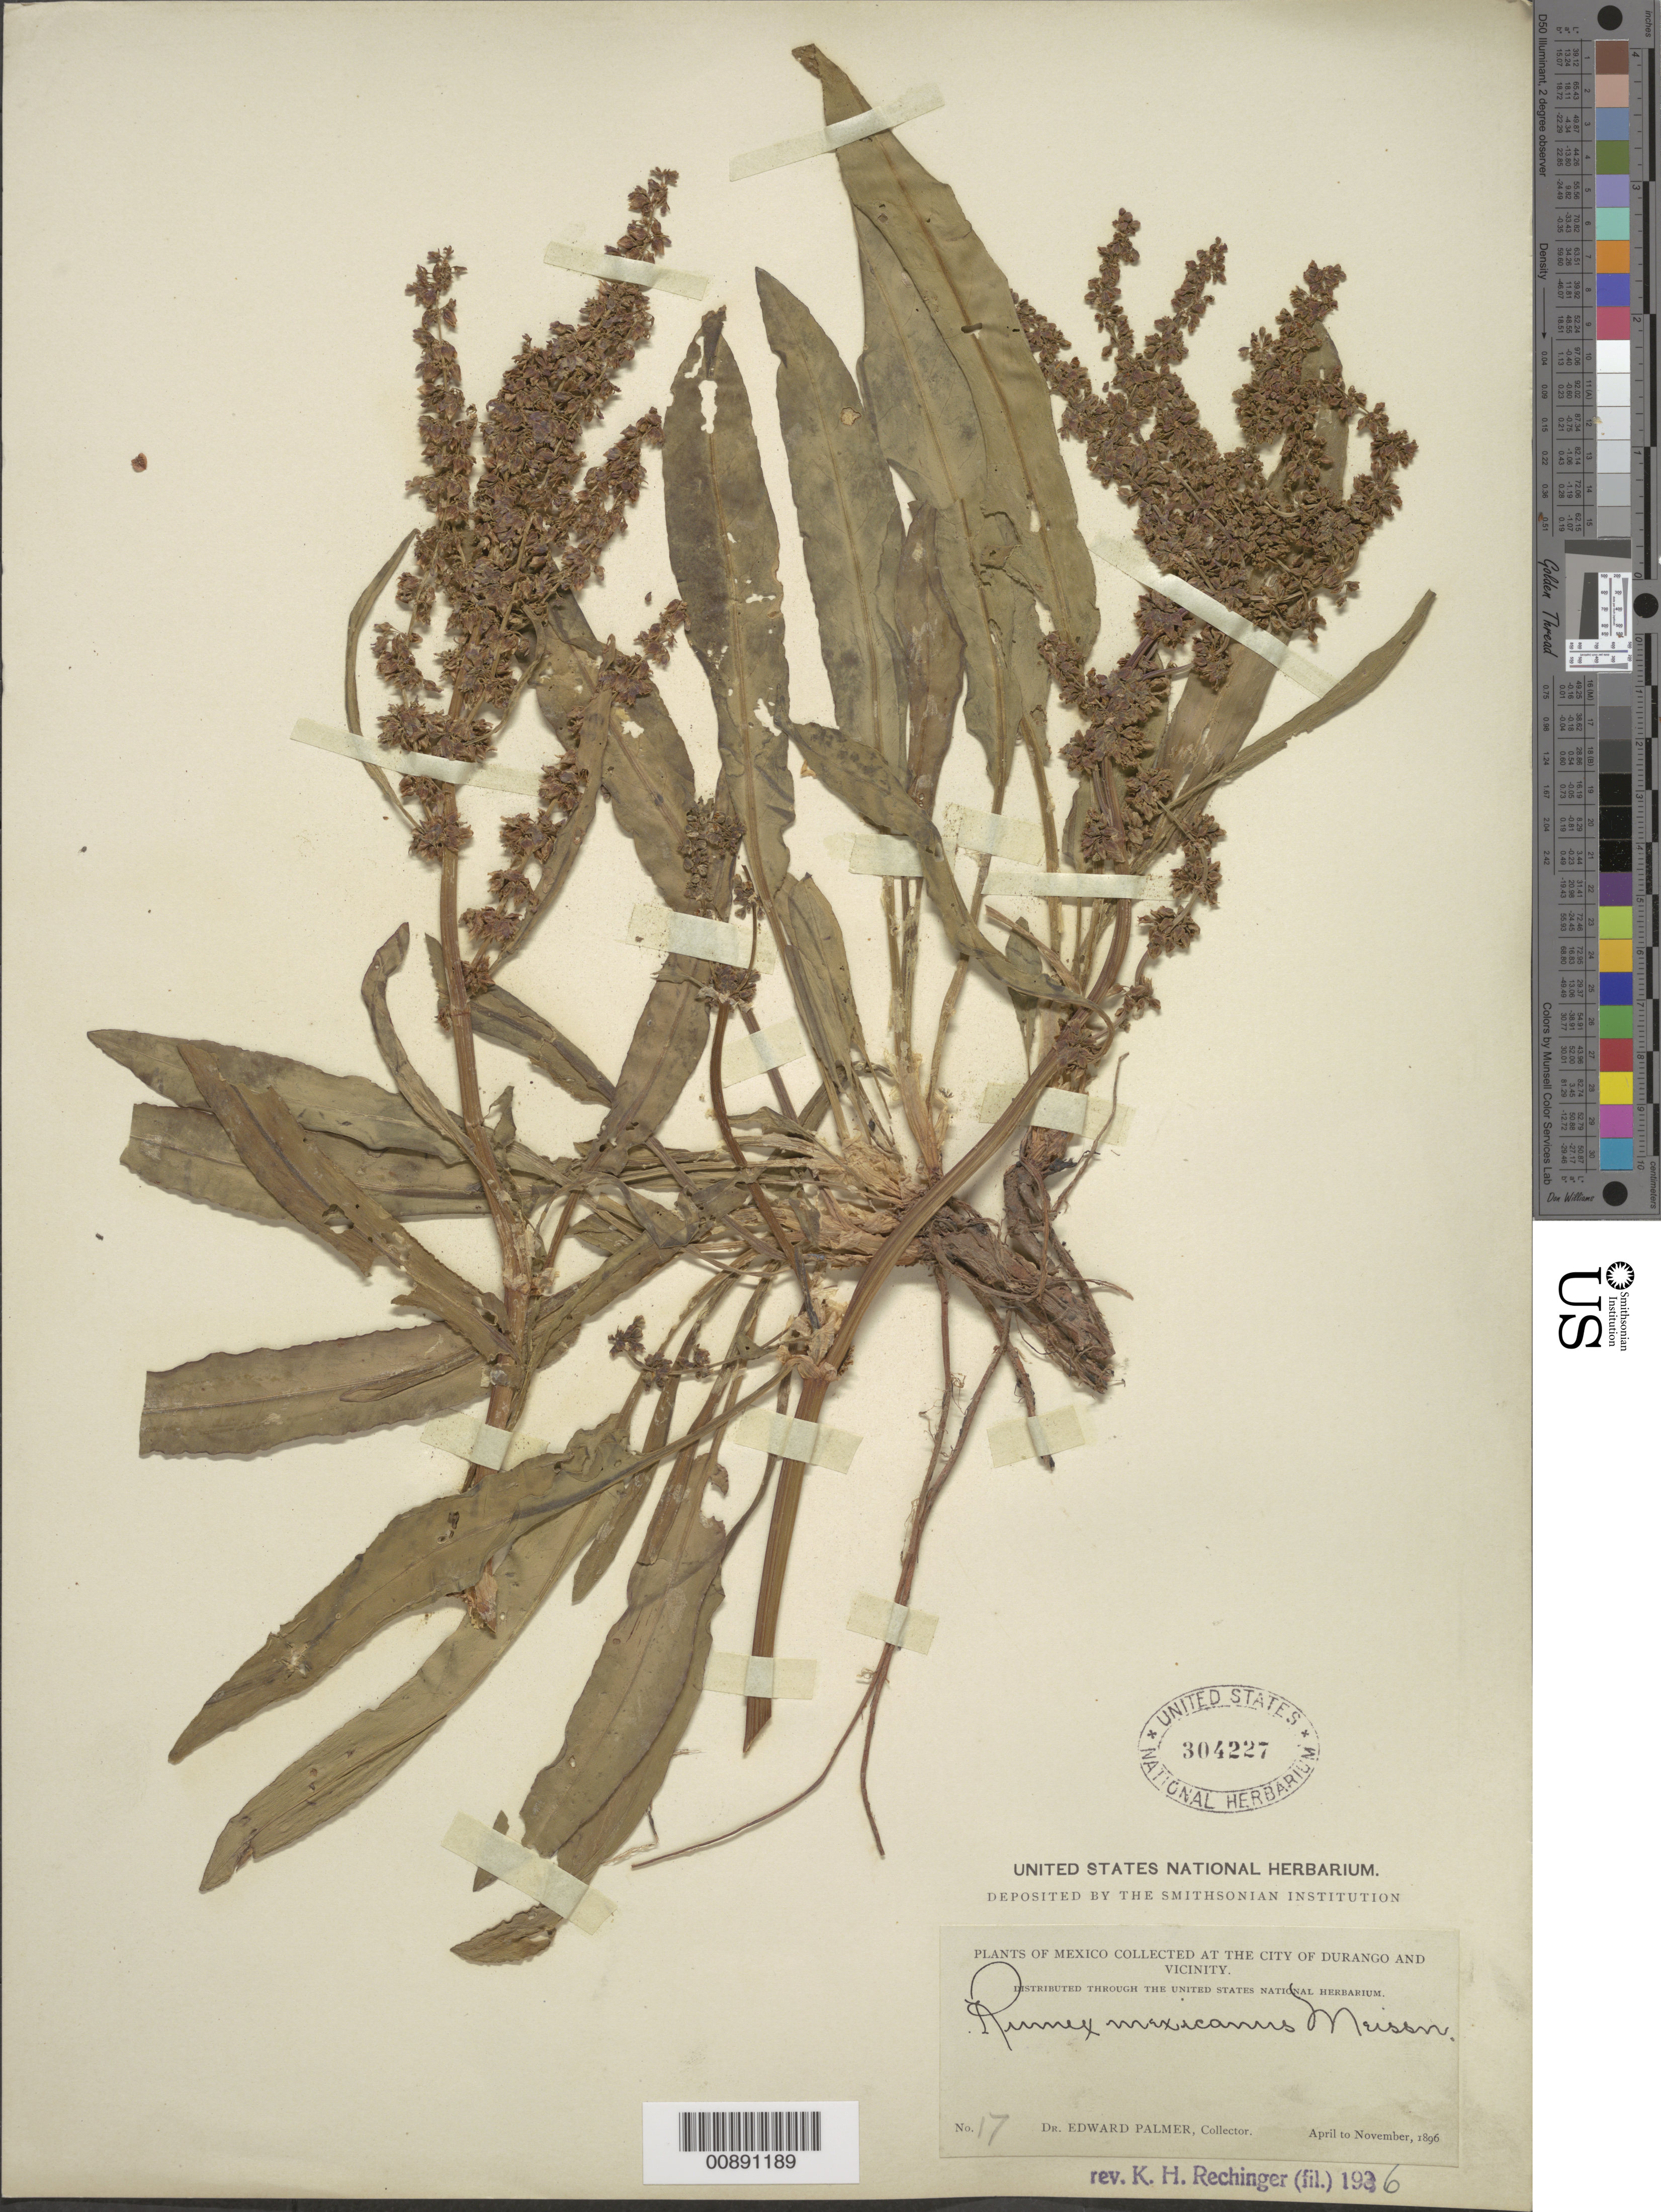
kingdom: Plantae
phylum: Tracheophyta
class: Magnoliopsida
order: Caryophyllales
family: Polygonaceae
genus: Rumex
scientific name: Rumex mexicanus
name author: Meisn.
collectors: E. Palmer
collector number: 17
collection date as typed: Apr 1896 to -- Nov 1896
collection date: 1896-04/1896-11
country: Mexico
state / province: Durango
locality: City of Durango and vicinity.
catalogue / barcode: US 304227